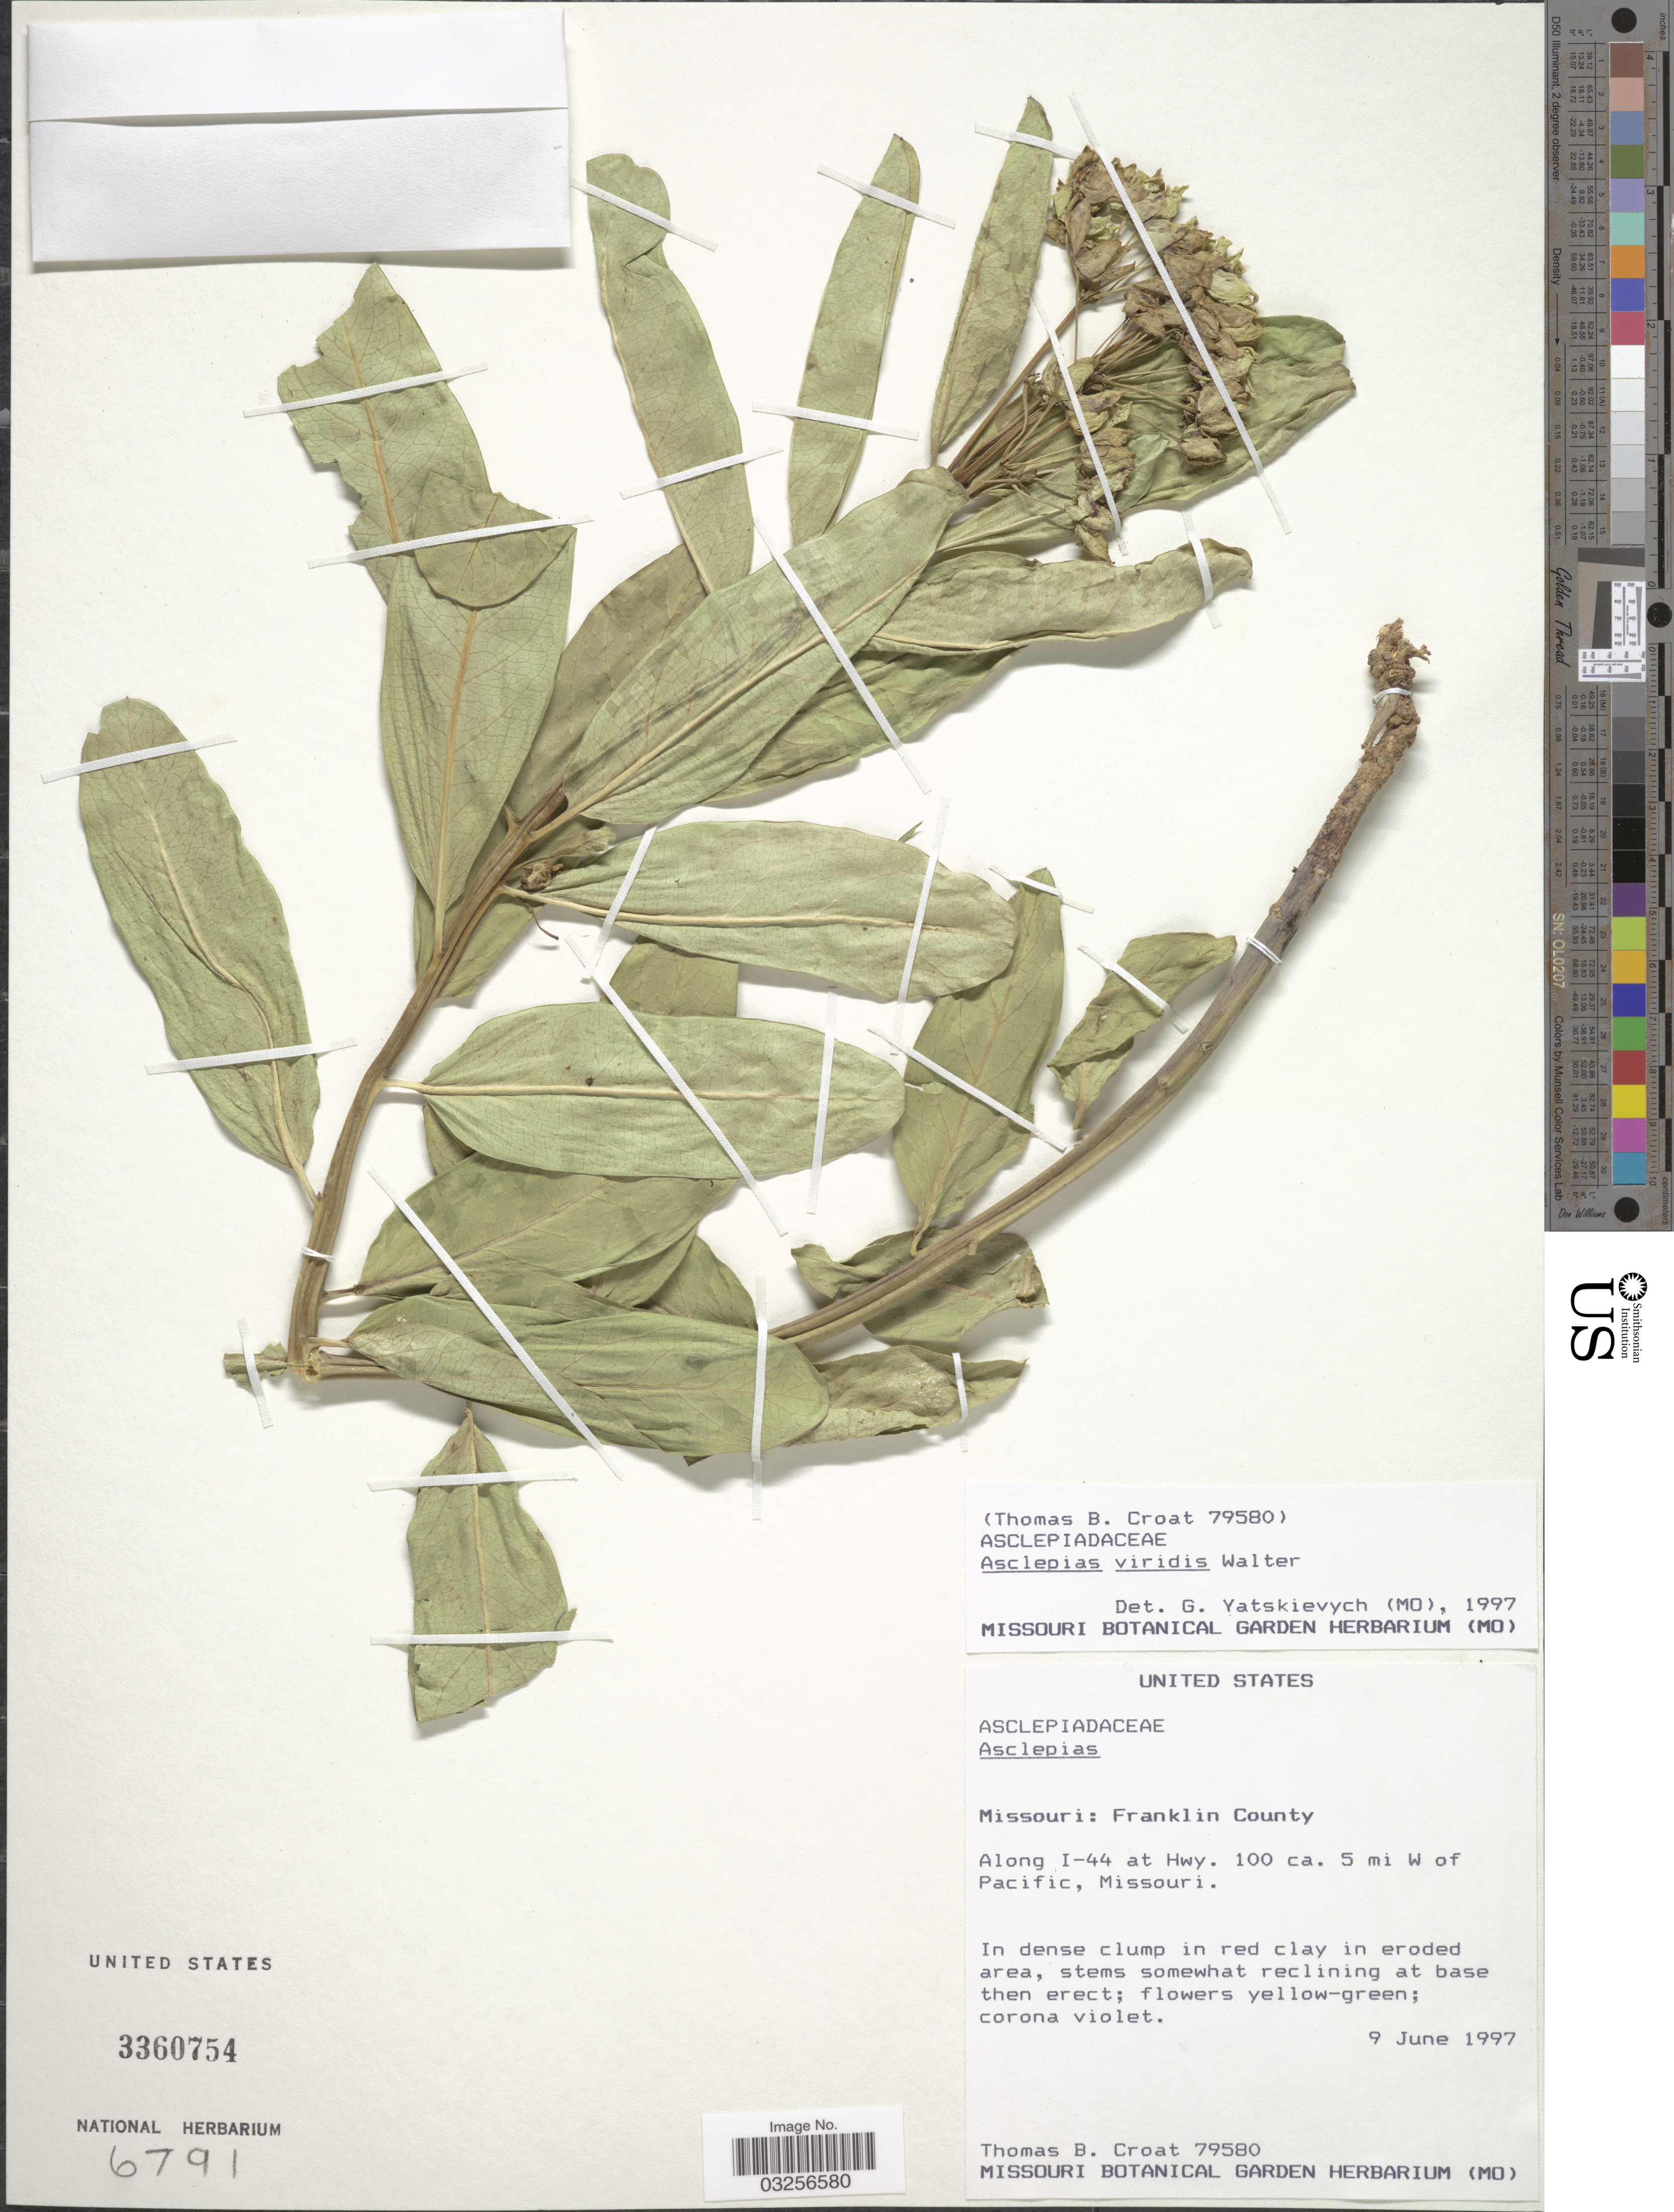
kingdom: Plantae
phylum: Tracheophyta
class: Magnoliopsida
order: Gentianales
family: Apocynaceae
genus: Asclepias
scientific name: Asclepias viridis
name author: Walter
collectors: T. B. Croat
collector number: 79580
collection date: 1977-06-09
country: United States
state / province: Missouri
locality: Franklin County. Along I-44 at Hwy. 100 ca. 5 mi W of Pacific.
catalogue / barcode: US 3360754